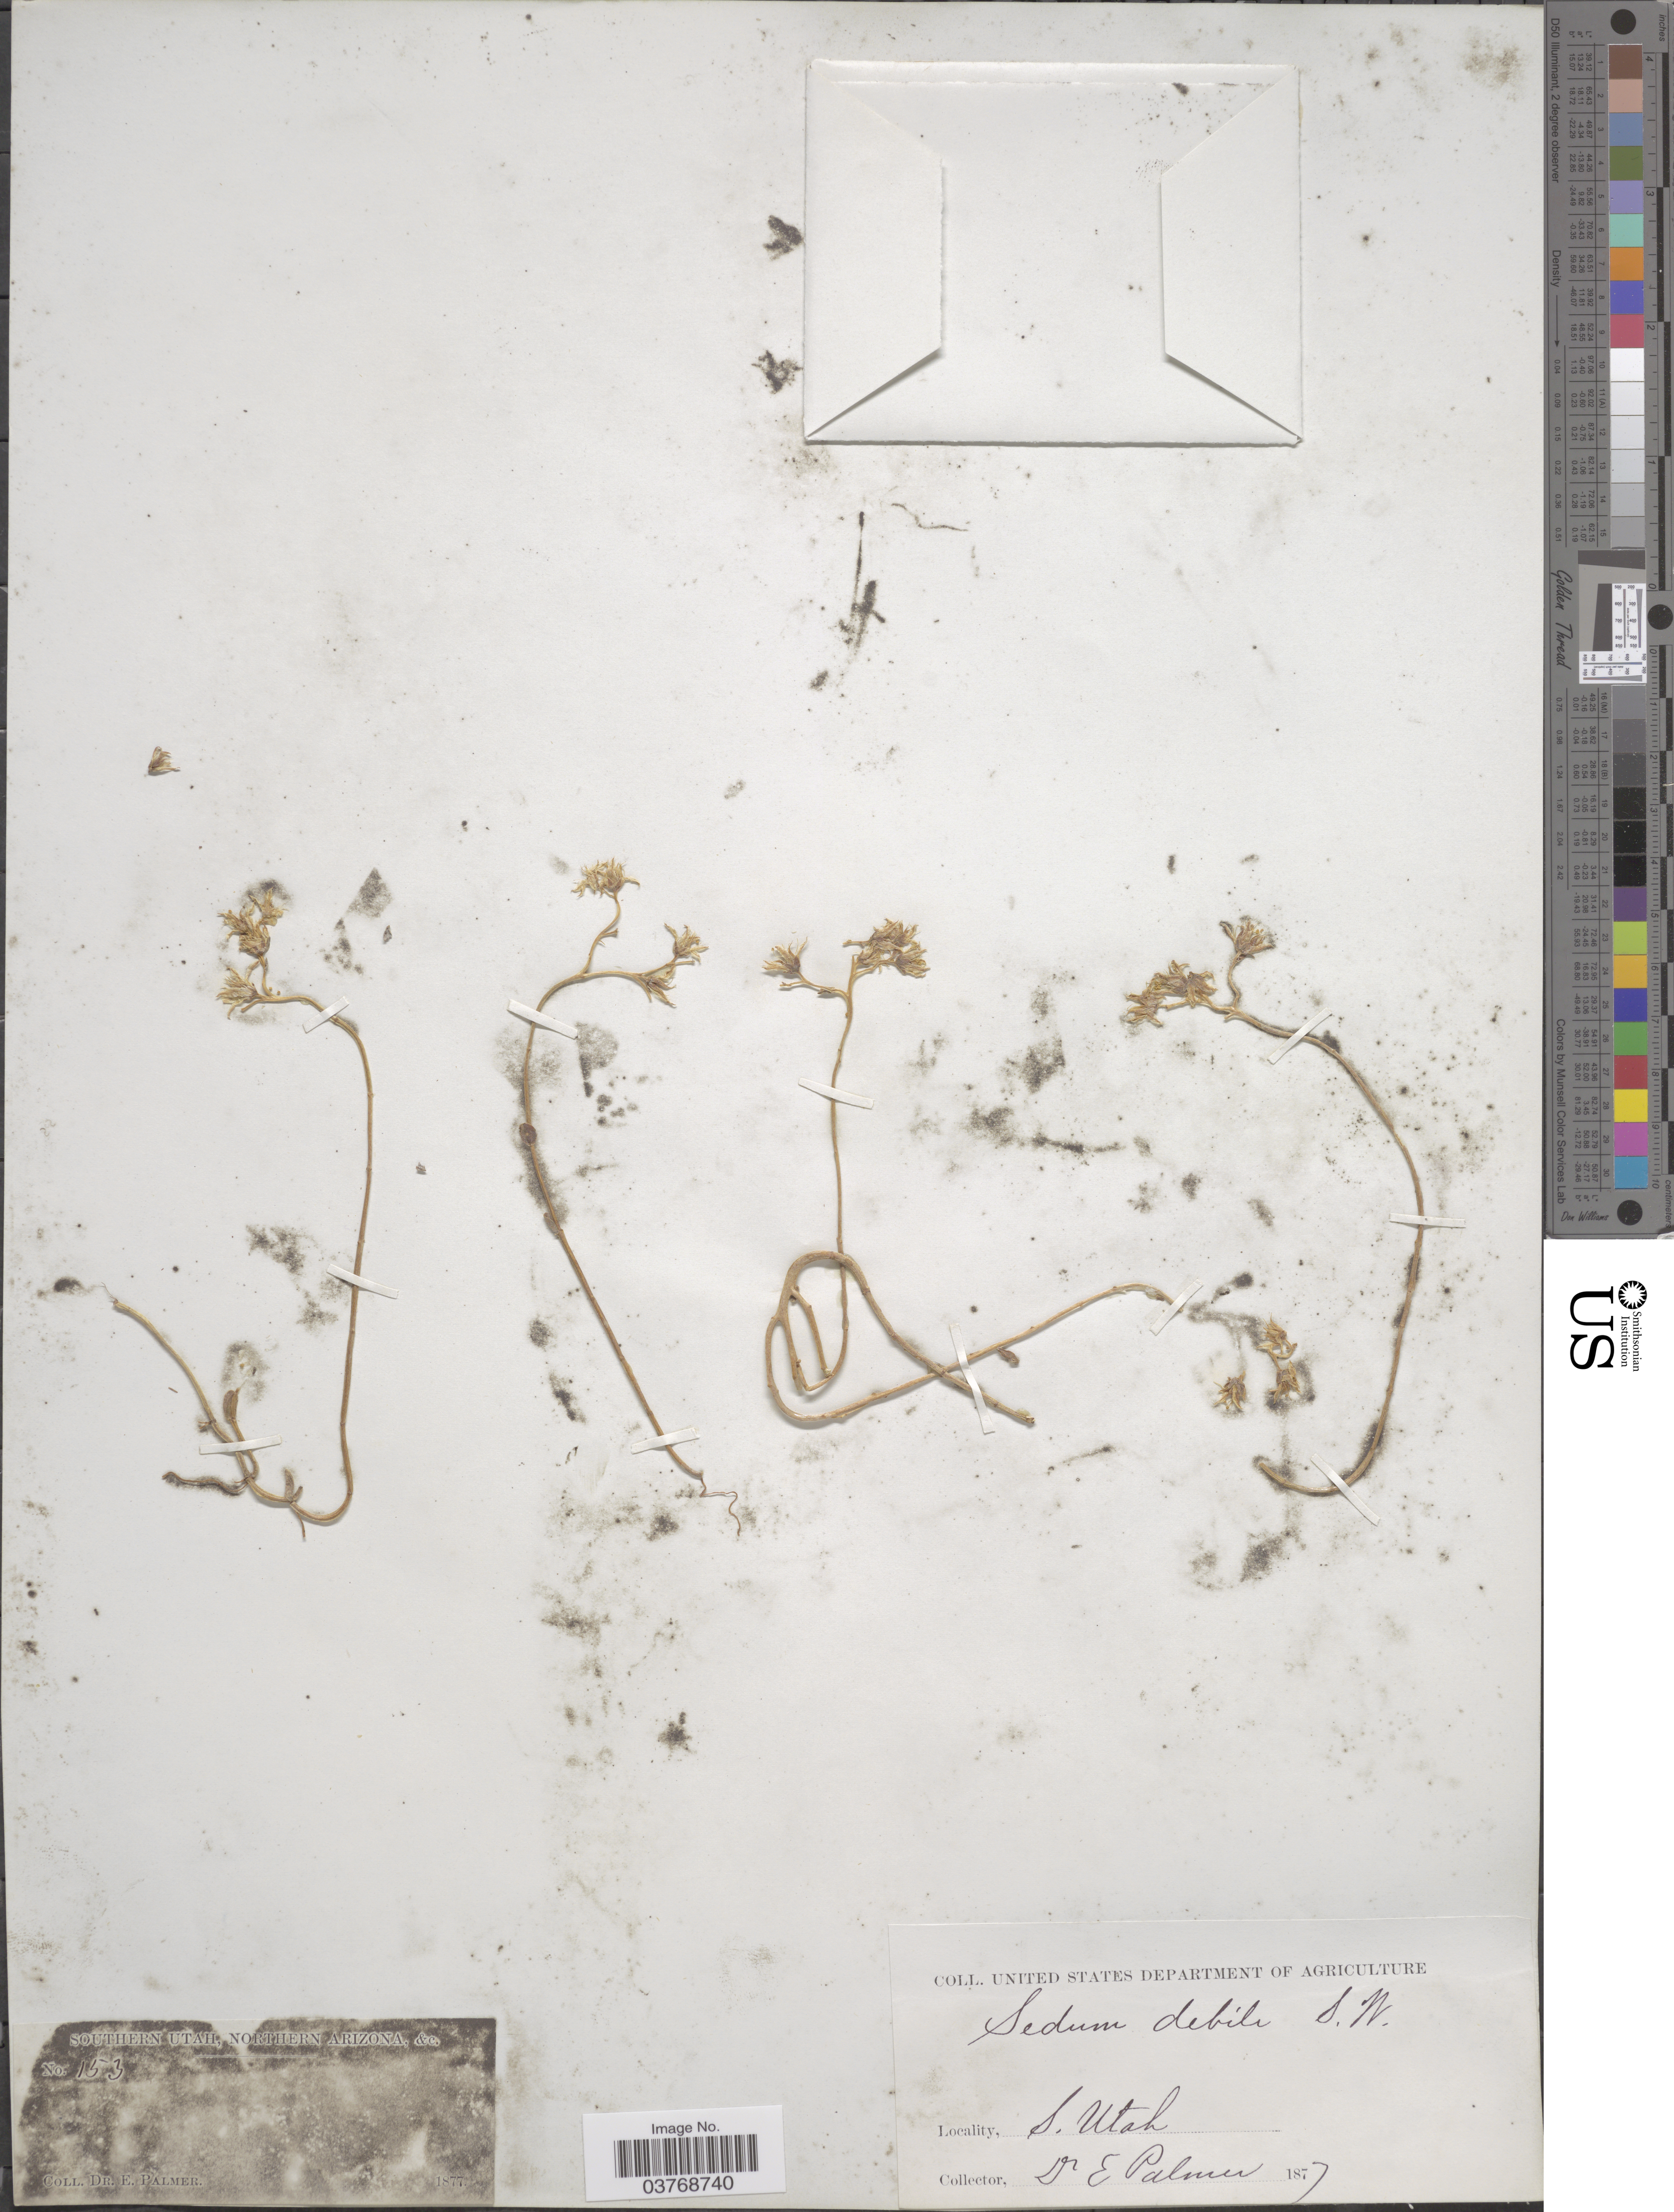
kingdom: Plantae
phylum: Tracheophyta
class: Magnoliopsida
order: Saxifragales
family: Crassulaceae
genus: Sedum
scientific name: Sedum debile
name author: S. Watson in C. King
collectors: E. Palmer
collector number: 153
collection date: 1877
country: United States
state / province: Utah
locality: Southern Utah.